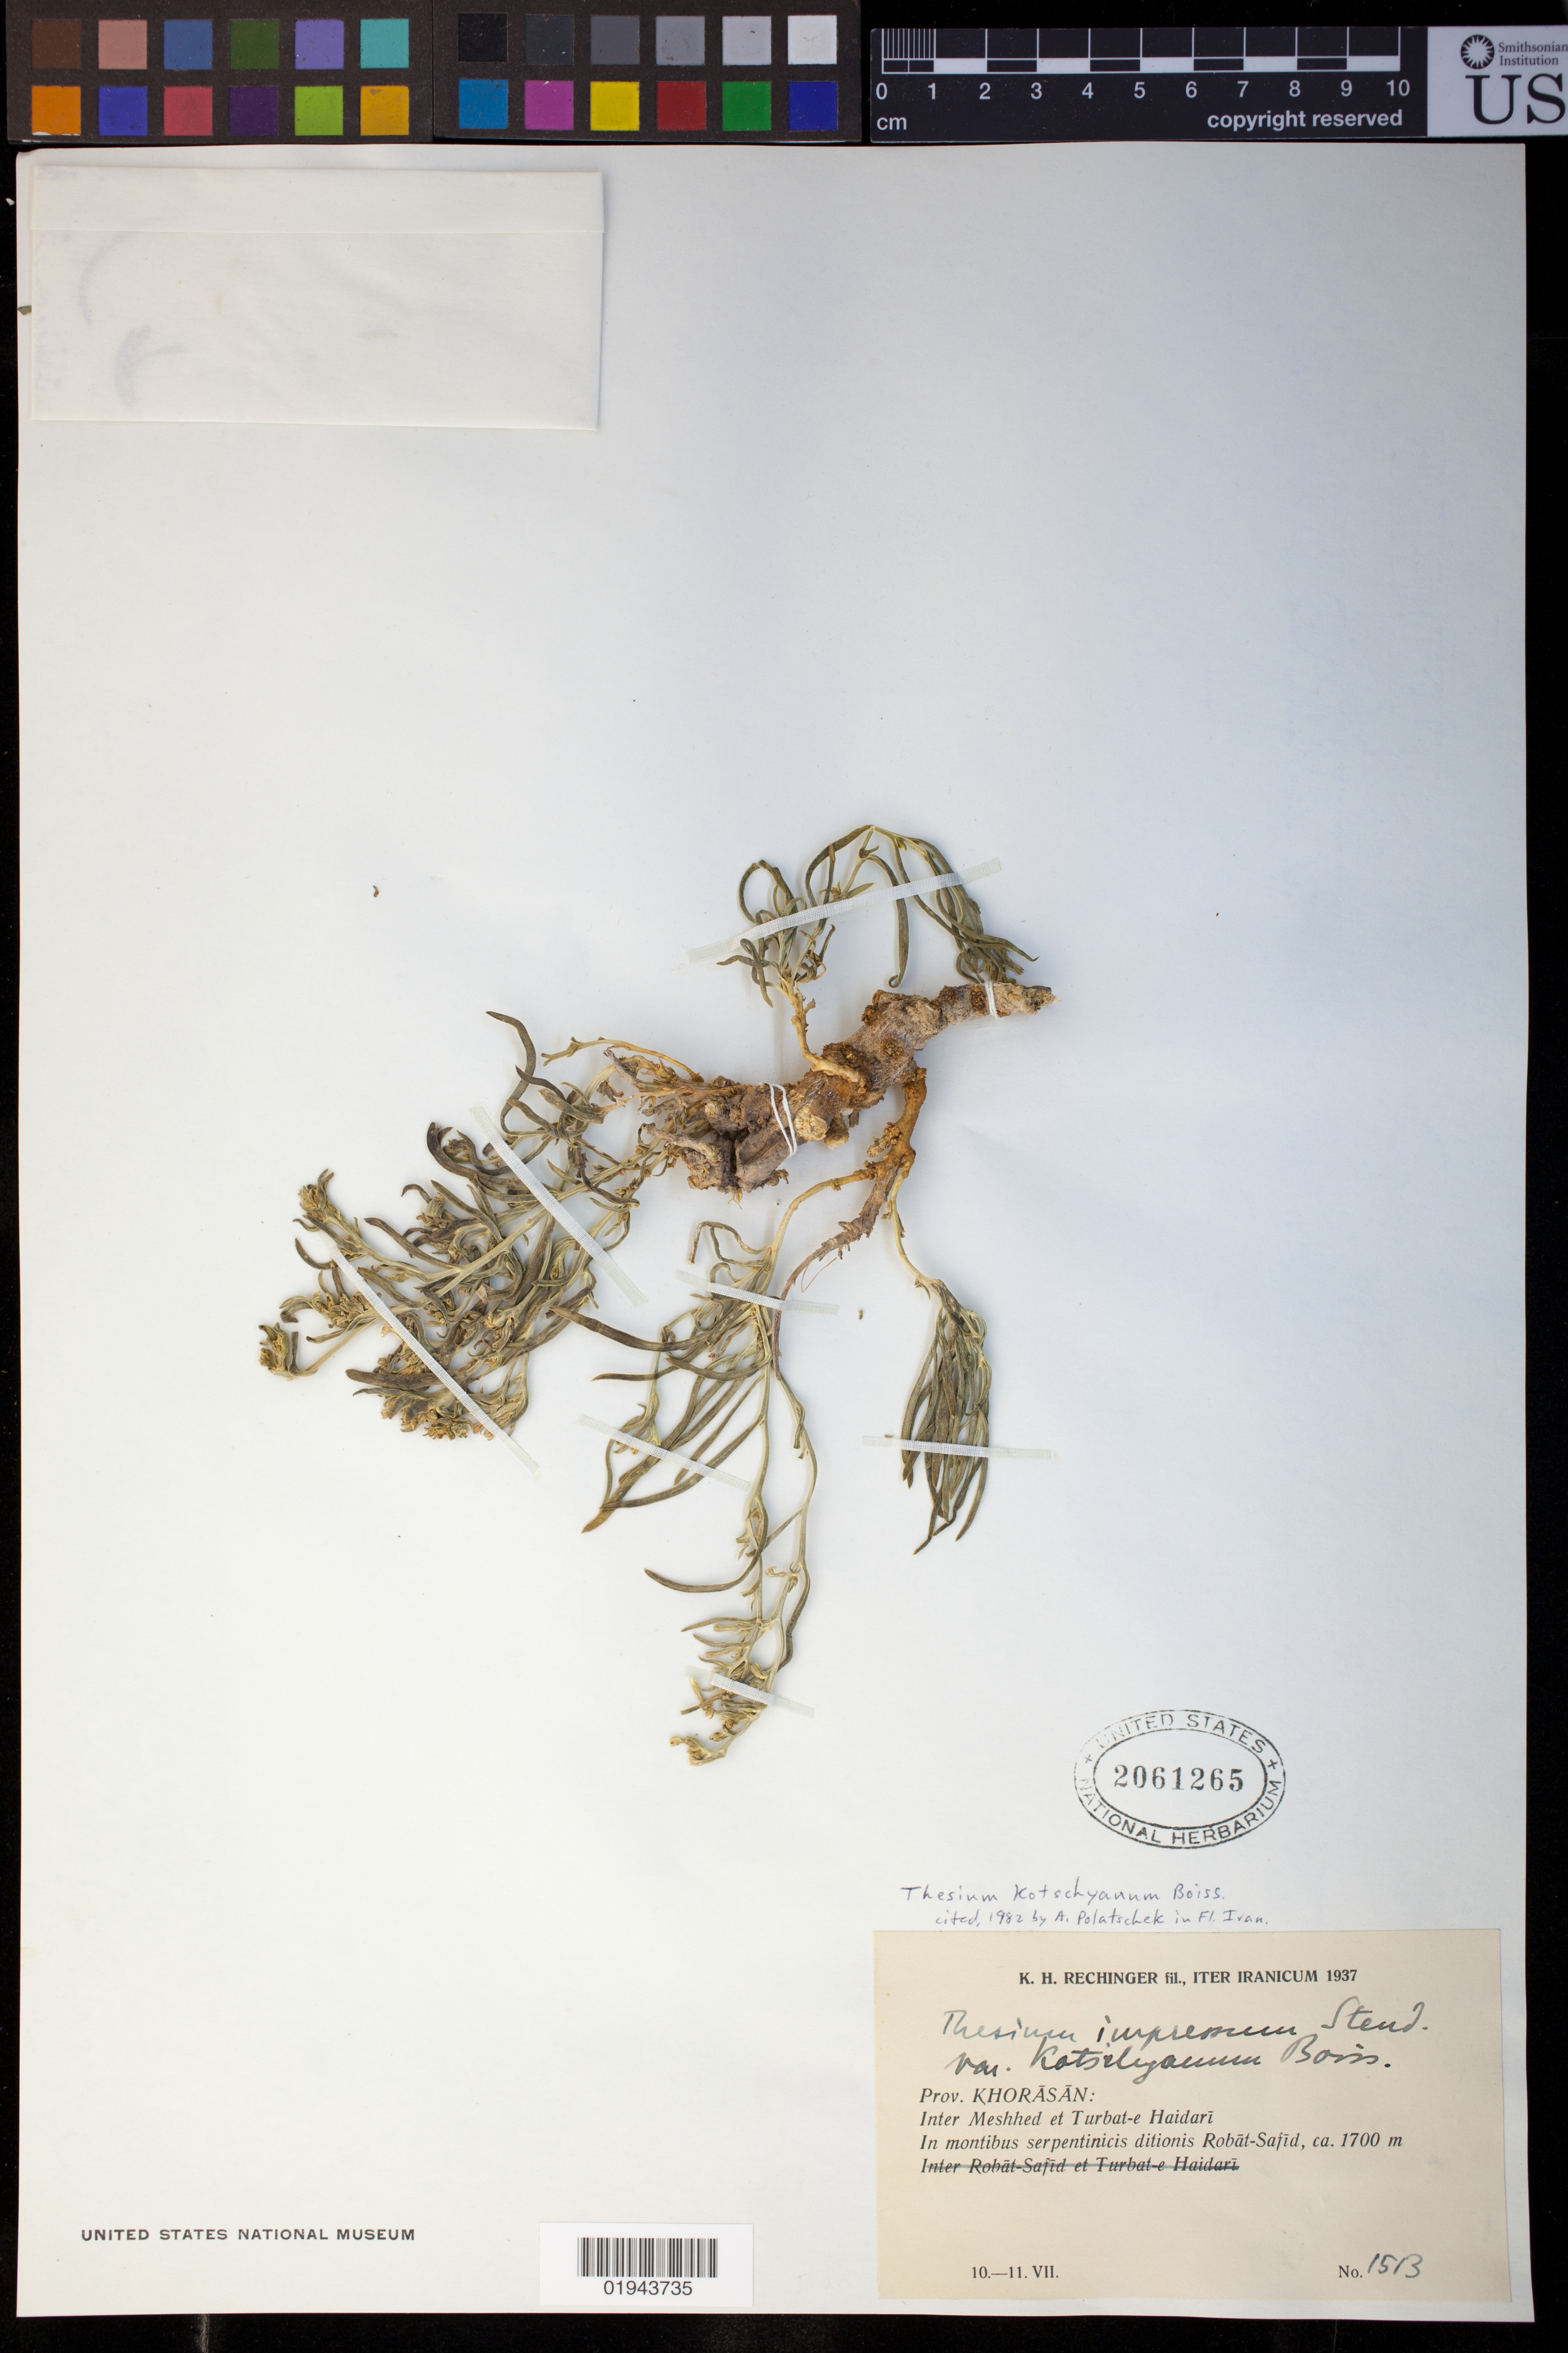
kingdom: Plantae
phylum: Tracheophyta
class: Magnoliopsida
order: Santalales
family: Thesiaceae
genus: Thesium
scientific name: Thesium kotschyanum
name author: Boiss.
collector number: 1513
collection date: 1910-07-11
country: Iran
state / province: Razavi Khorasan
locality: Prov. Khorasan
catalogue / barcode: US 2061265